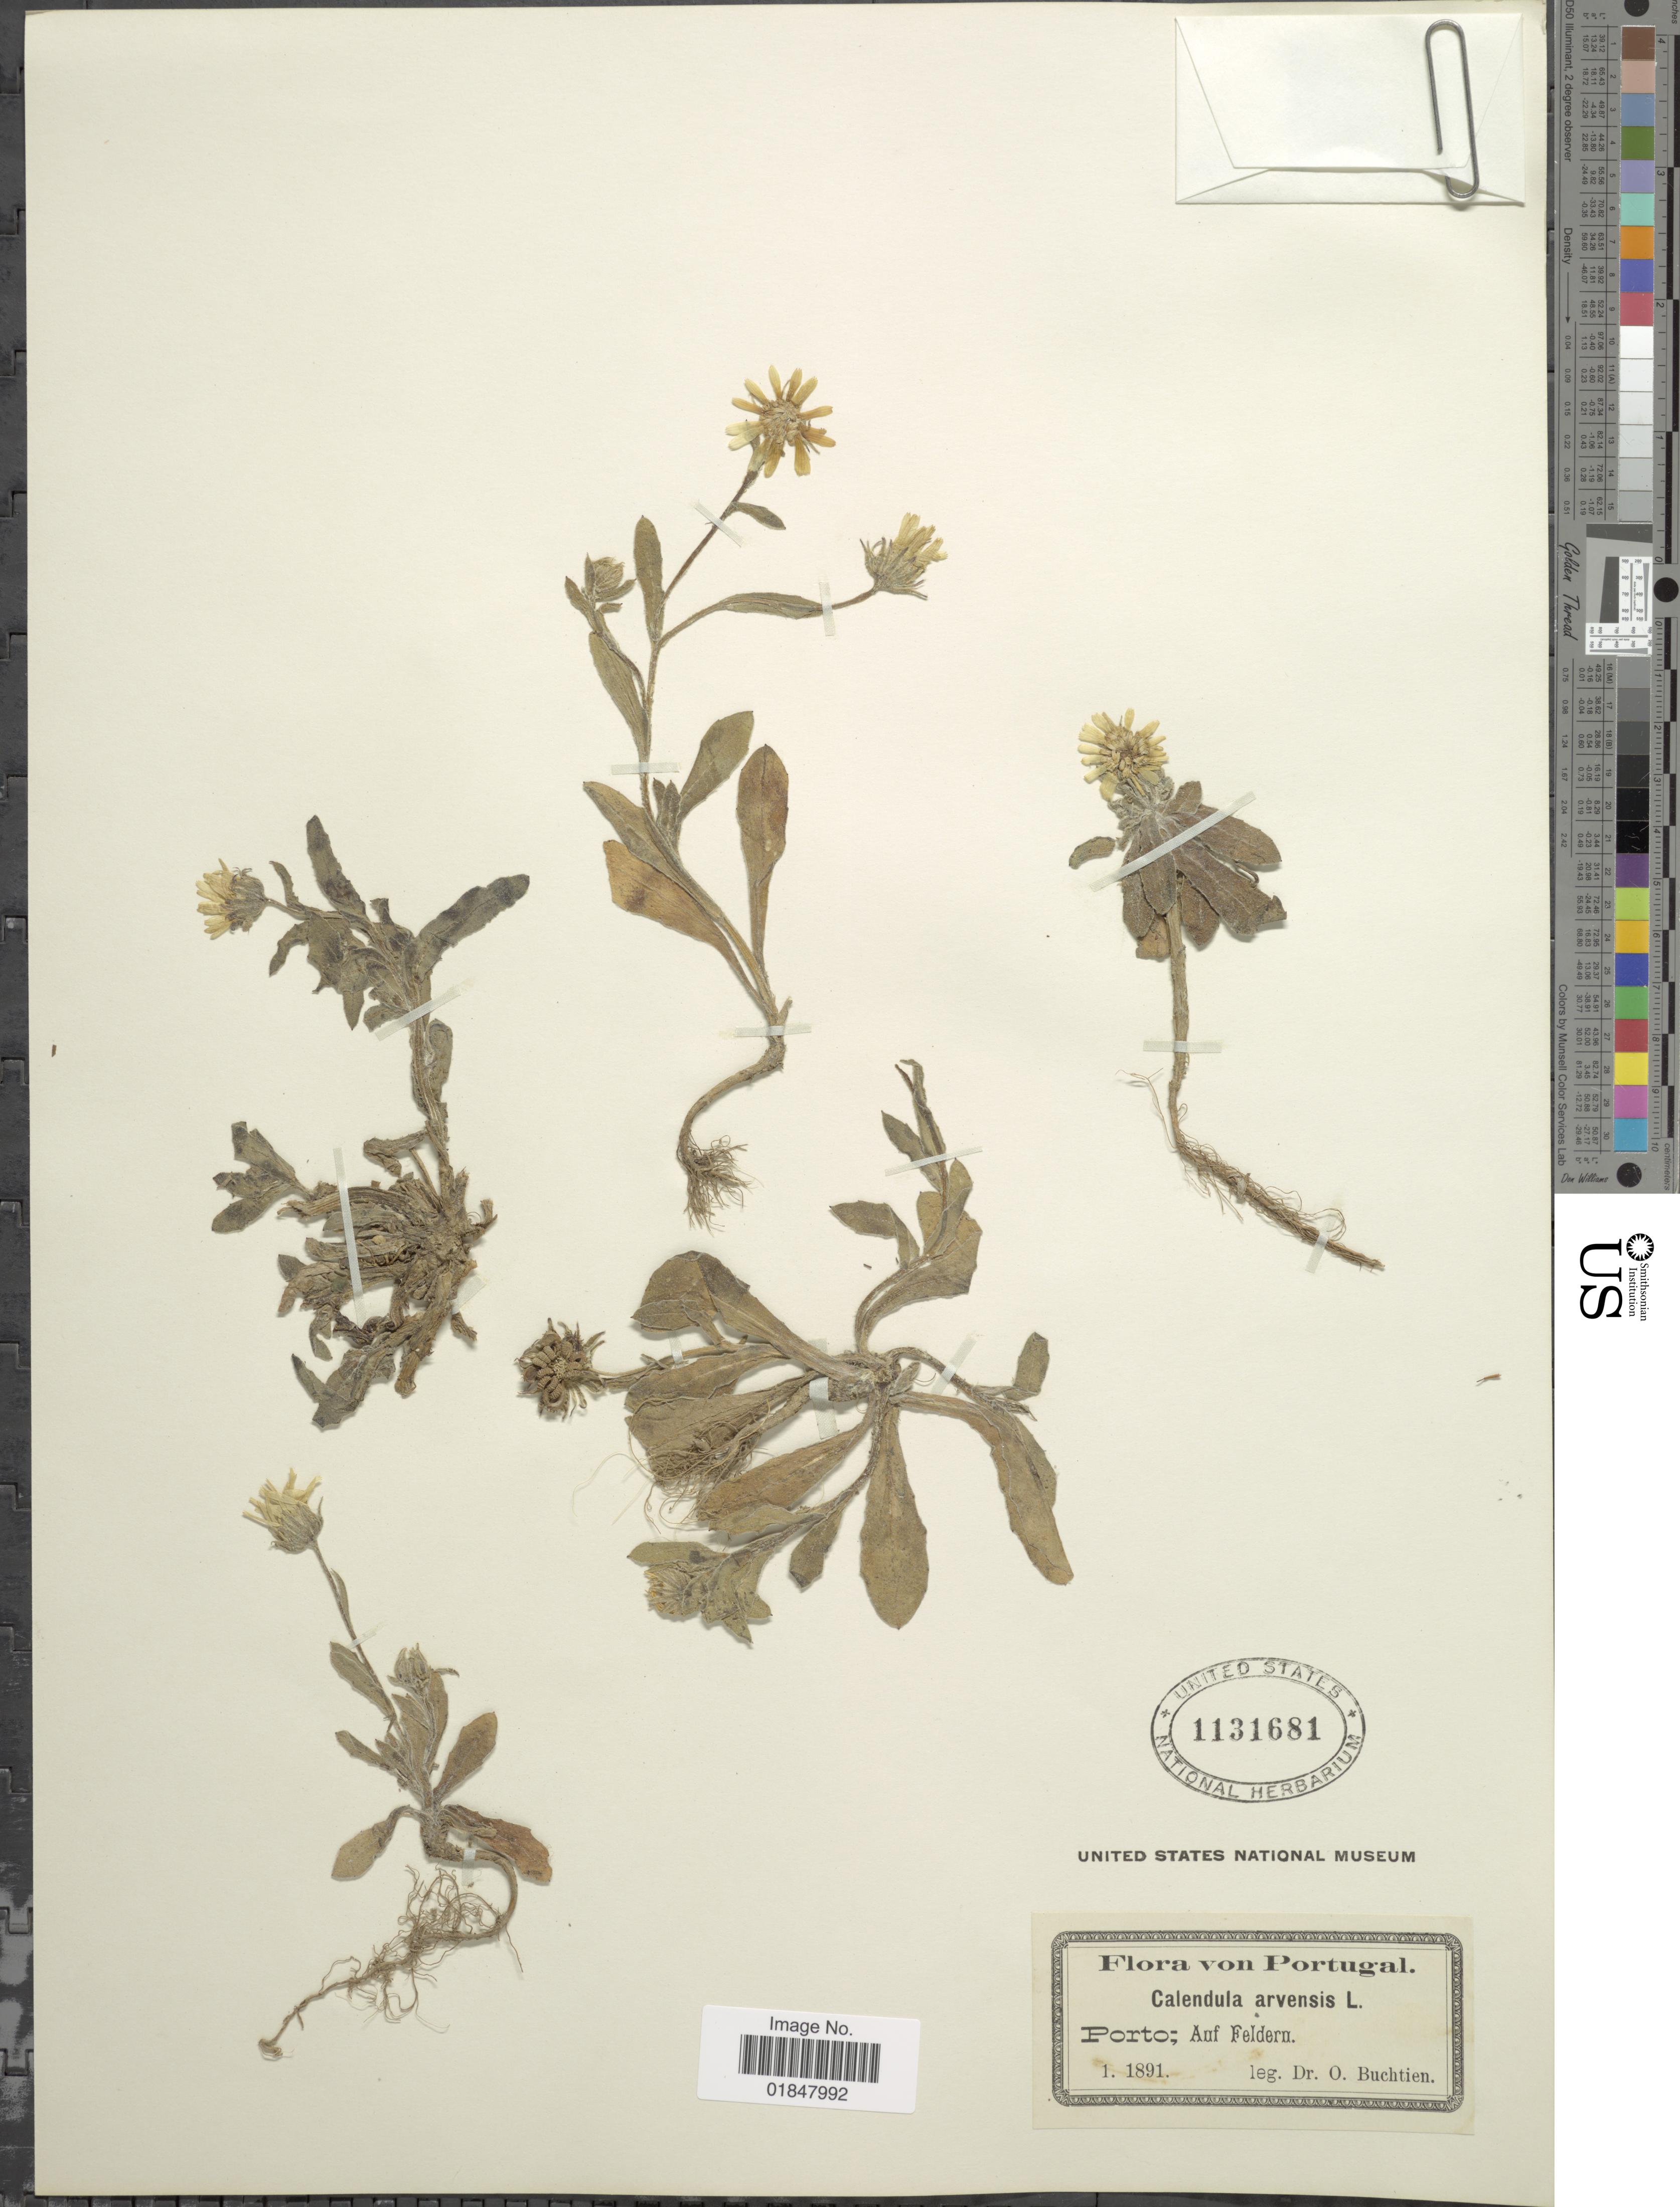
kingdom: Plantae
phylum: Tracheophyta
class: Magnoliopsida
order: Asterales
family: Asteraceae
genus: Calendula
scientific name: Calendula arvensis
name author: L.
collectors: O. Buchtien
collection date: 1891-01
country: Portugal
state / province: Porto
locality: Auf Feldern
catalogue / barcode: US 1131681